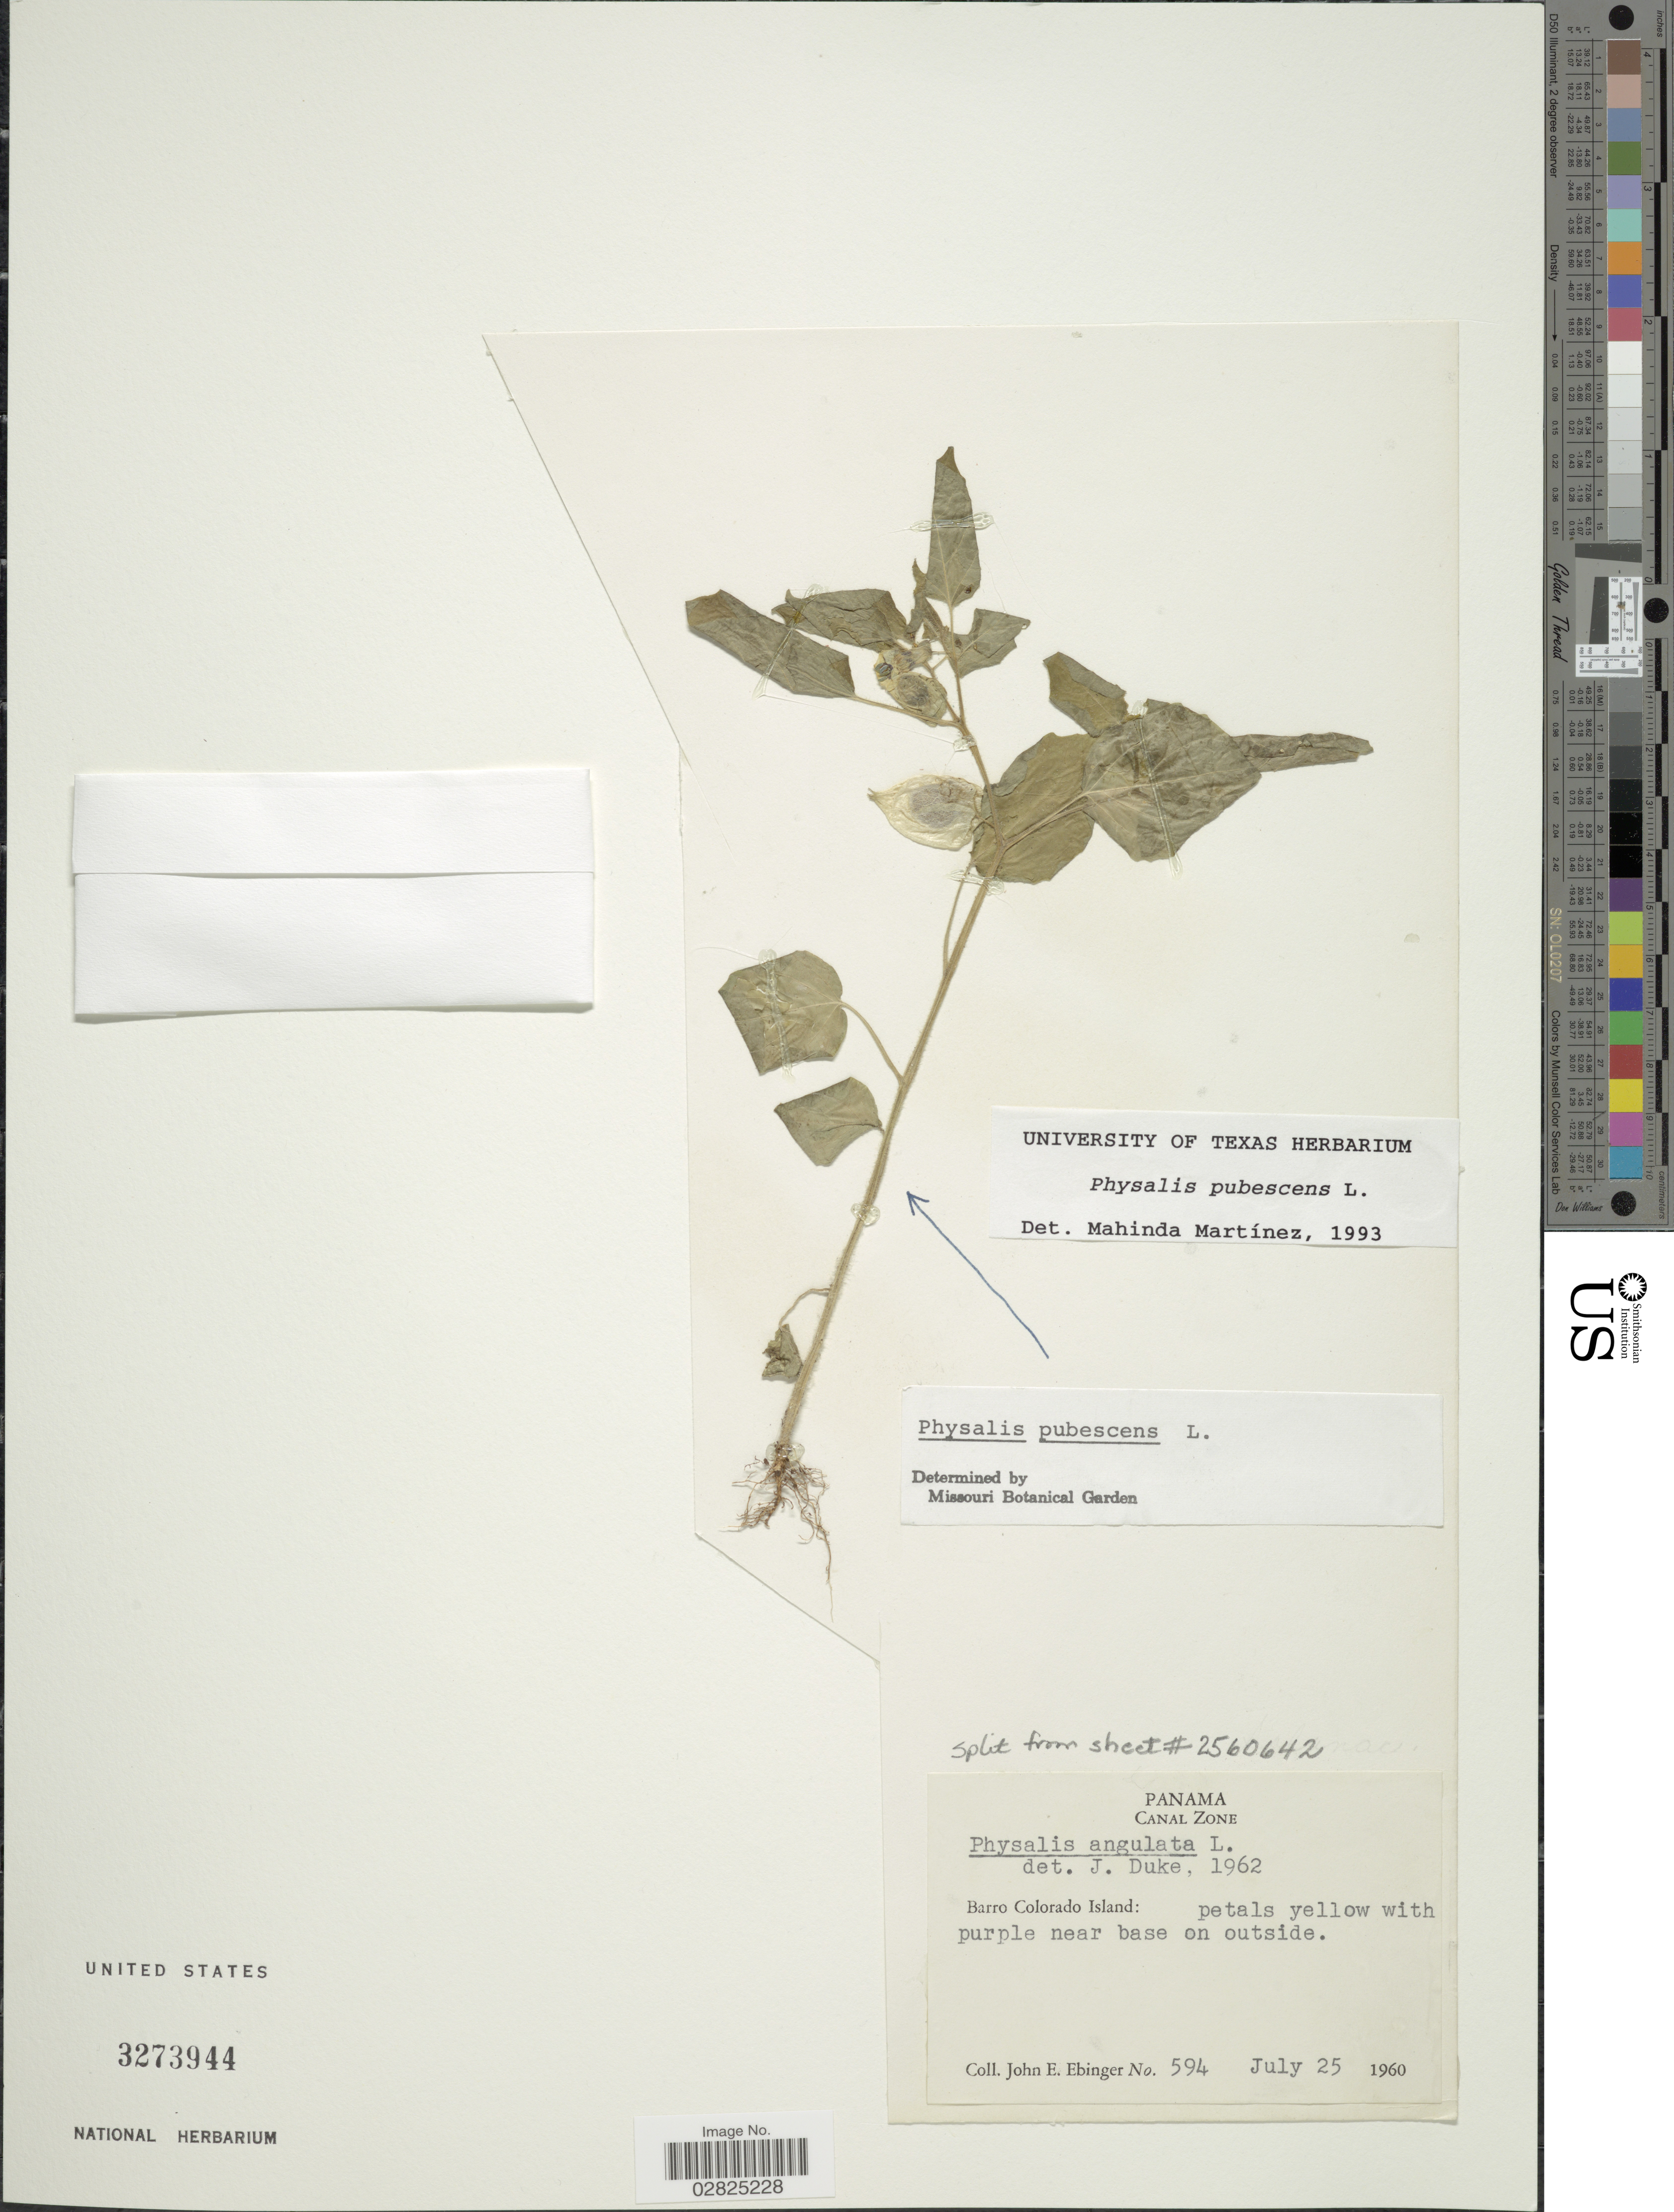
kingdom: Plantae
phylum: Tracheophyta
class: Magnoliopsida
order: Solanales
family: Solanaceae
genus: Physalis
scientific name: Physalis pubescens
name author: L.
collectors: J. Ebinger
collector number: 594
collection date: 1960-07-25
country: Panama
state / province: Panamá Oeste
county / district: Canal Zone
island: Barro Colorado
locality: Canal Zone, Barro Colorado Island.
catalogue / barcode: US 3273944